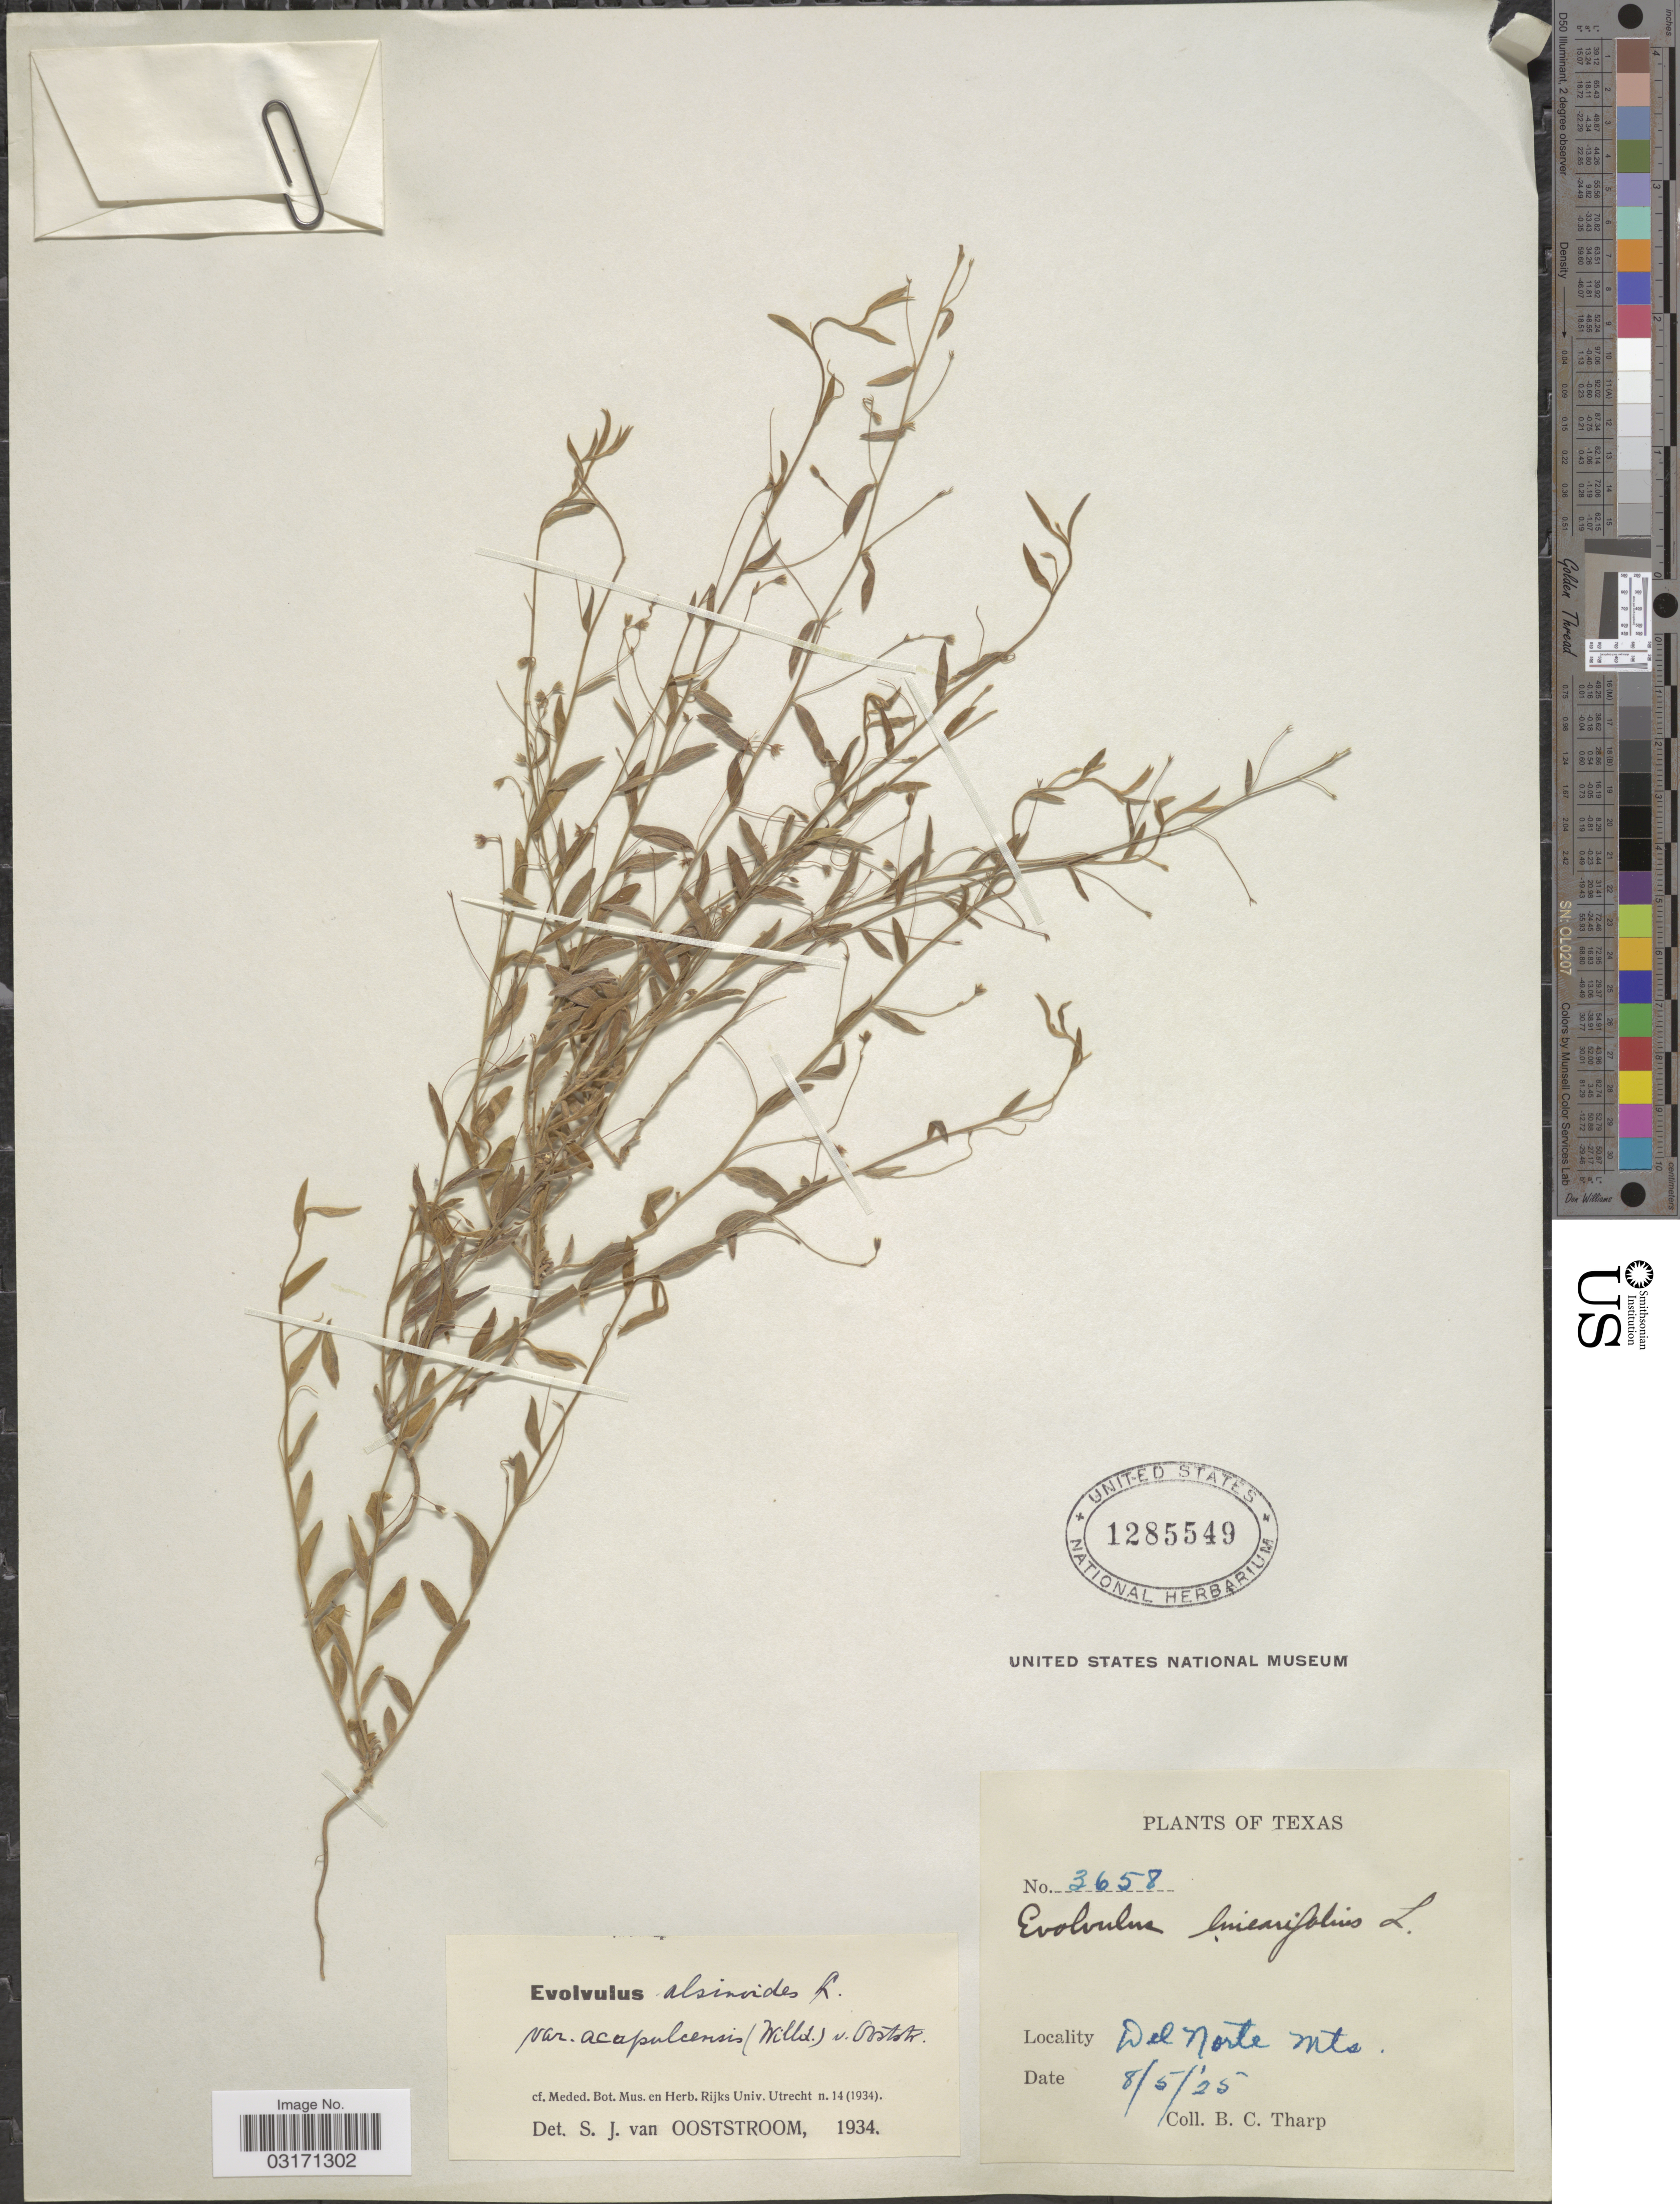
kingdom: Plantae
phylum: Tracheophyta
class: Magnoliopsida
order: Solanales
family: Convolvulaceae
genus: Evolvulus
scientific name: Evolvulus alsinoides var. acapulcensis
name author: (Willd. ex Schult.) Ooststr.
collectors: B. C. Tharp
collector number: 3658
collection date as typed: Transcribed d/m/y: 5/8/25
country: United States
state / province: Texas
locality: Del Norte Mts.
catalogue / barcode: US 1285549